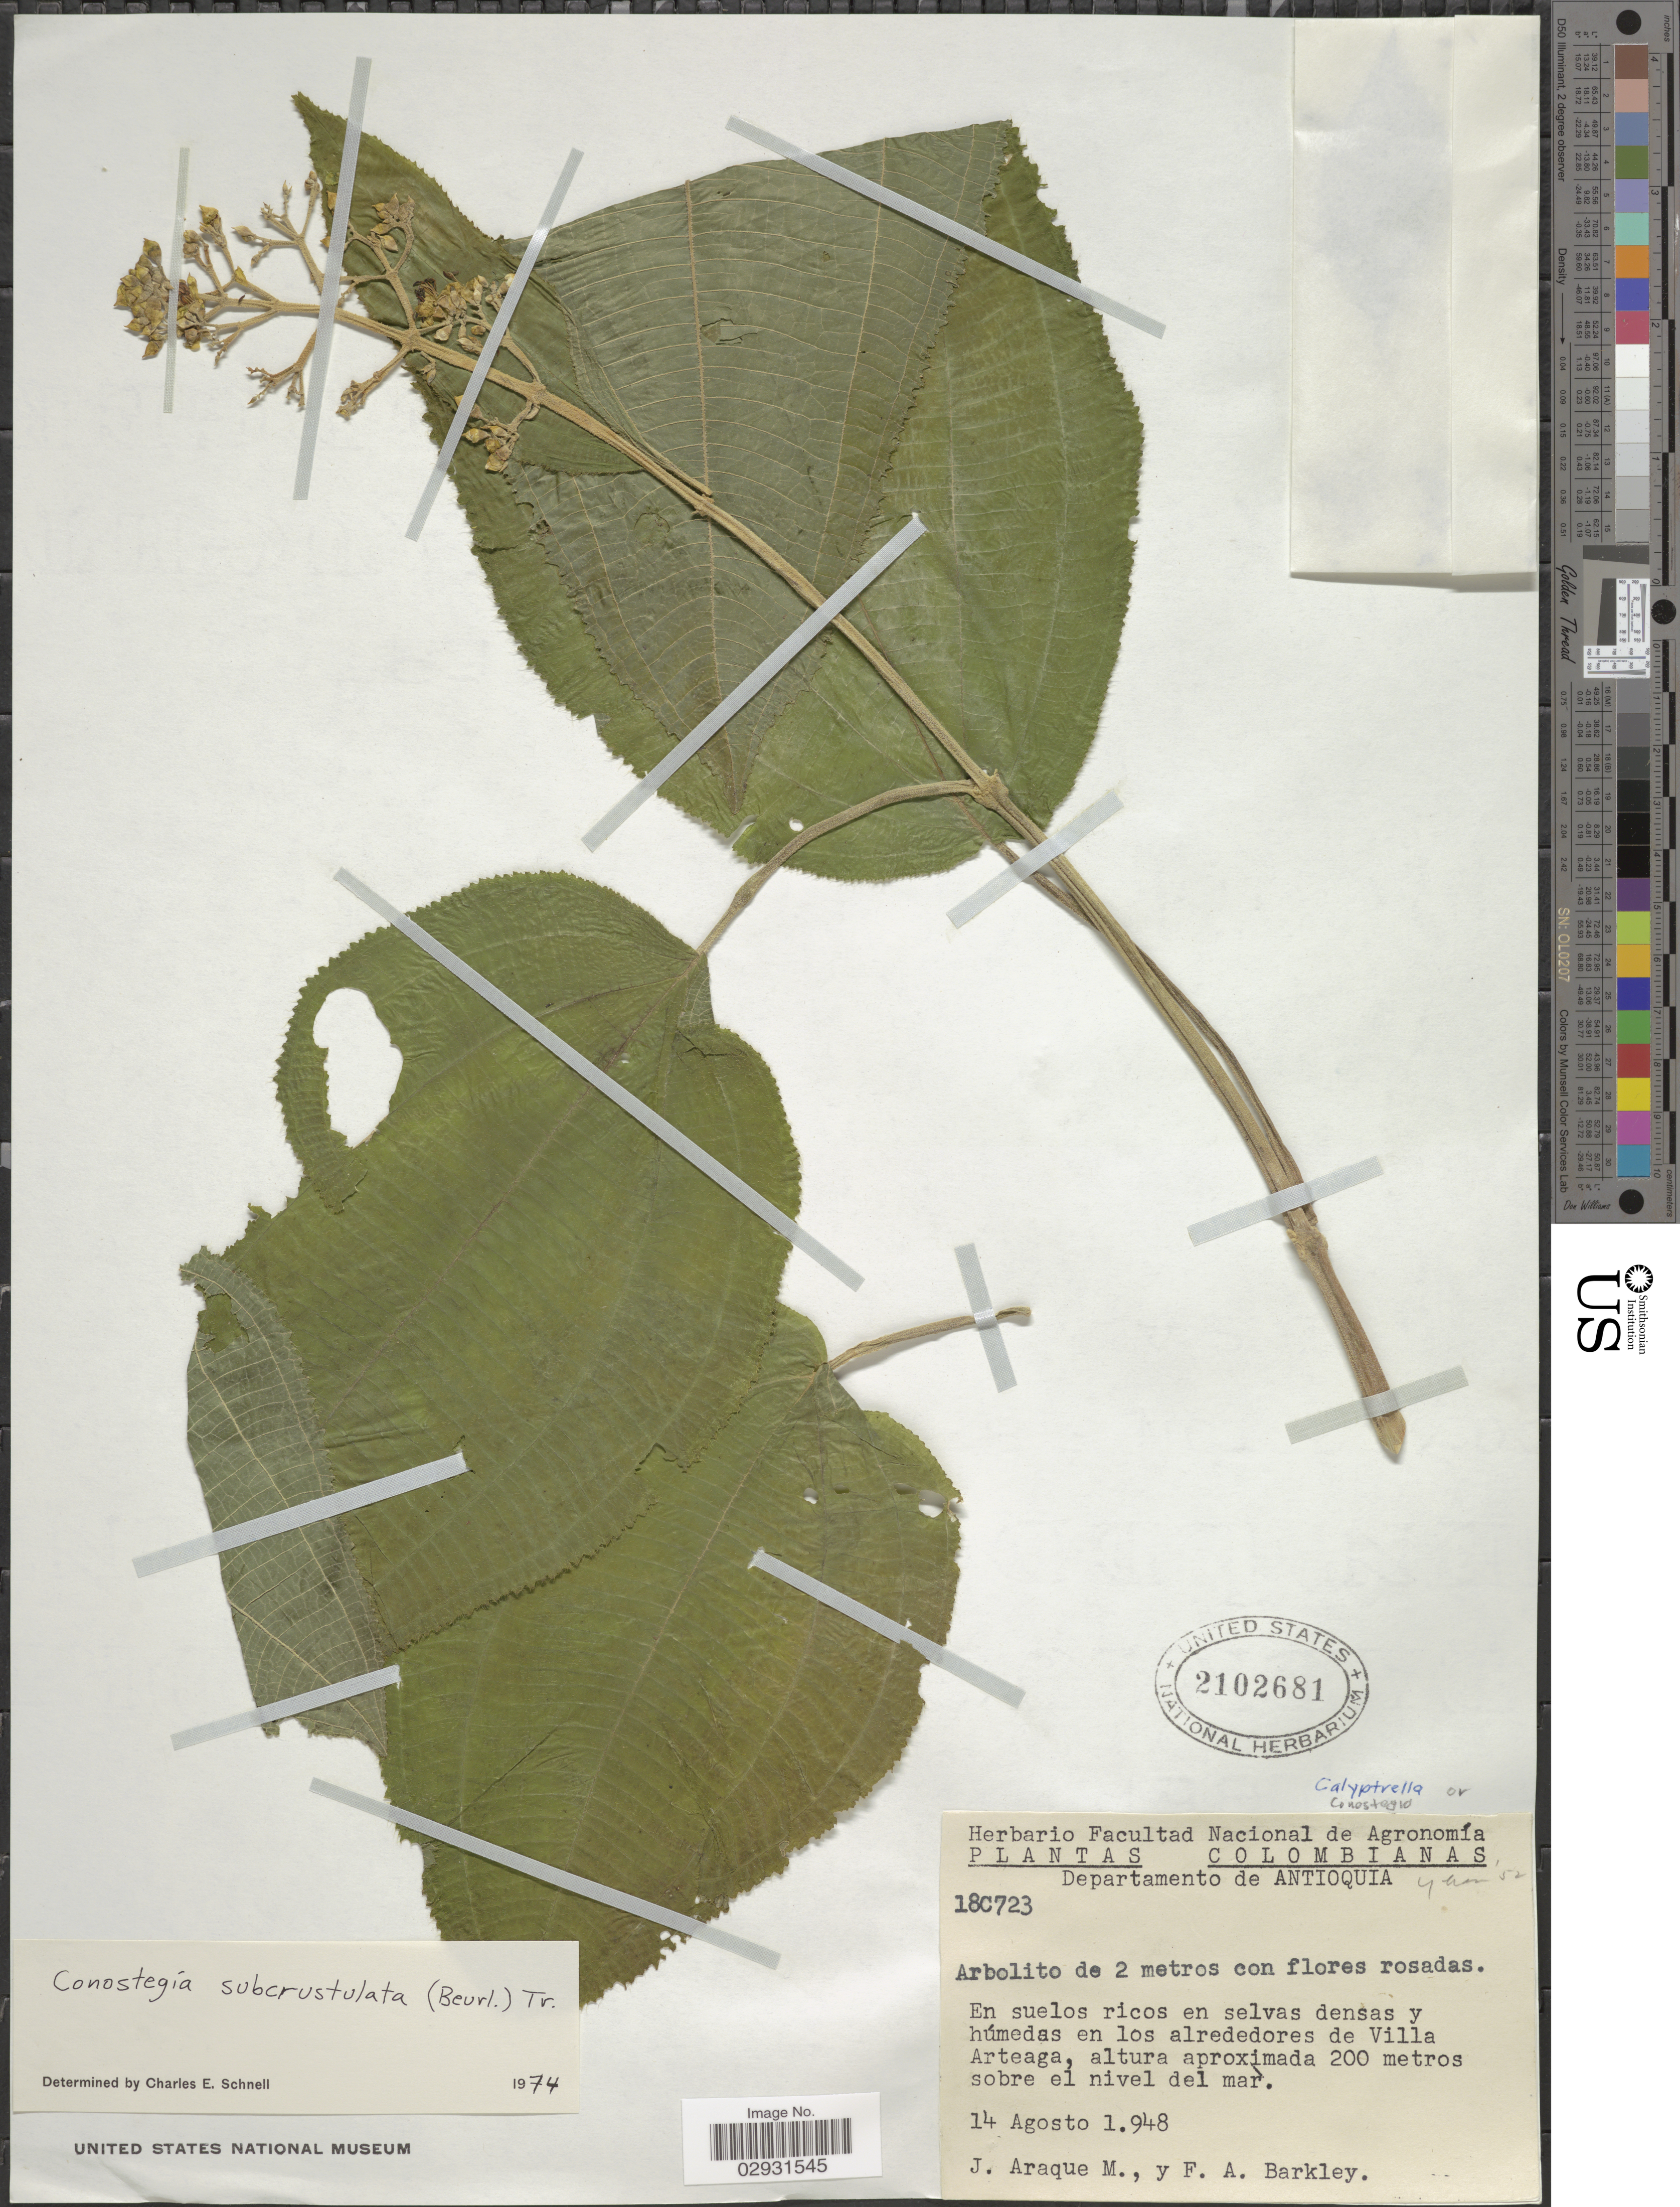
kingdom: Plantae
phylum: Tracheophyta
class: Magnoliopsida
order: Myrtales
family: Melastomataceae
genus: Conostegia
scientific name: Conostegia subcrustulata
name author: (Beurl.) Triana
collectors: J. Araque Molina & F. A. Barkley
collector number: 18C723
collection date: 1948-08-14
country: Colombia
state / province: Antioquia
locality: Departamento de Antioquia, En suelos ricos en selvas densas y húmedas en los alrededores de Villa Artega.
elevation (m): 200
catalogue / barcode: US 2102681